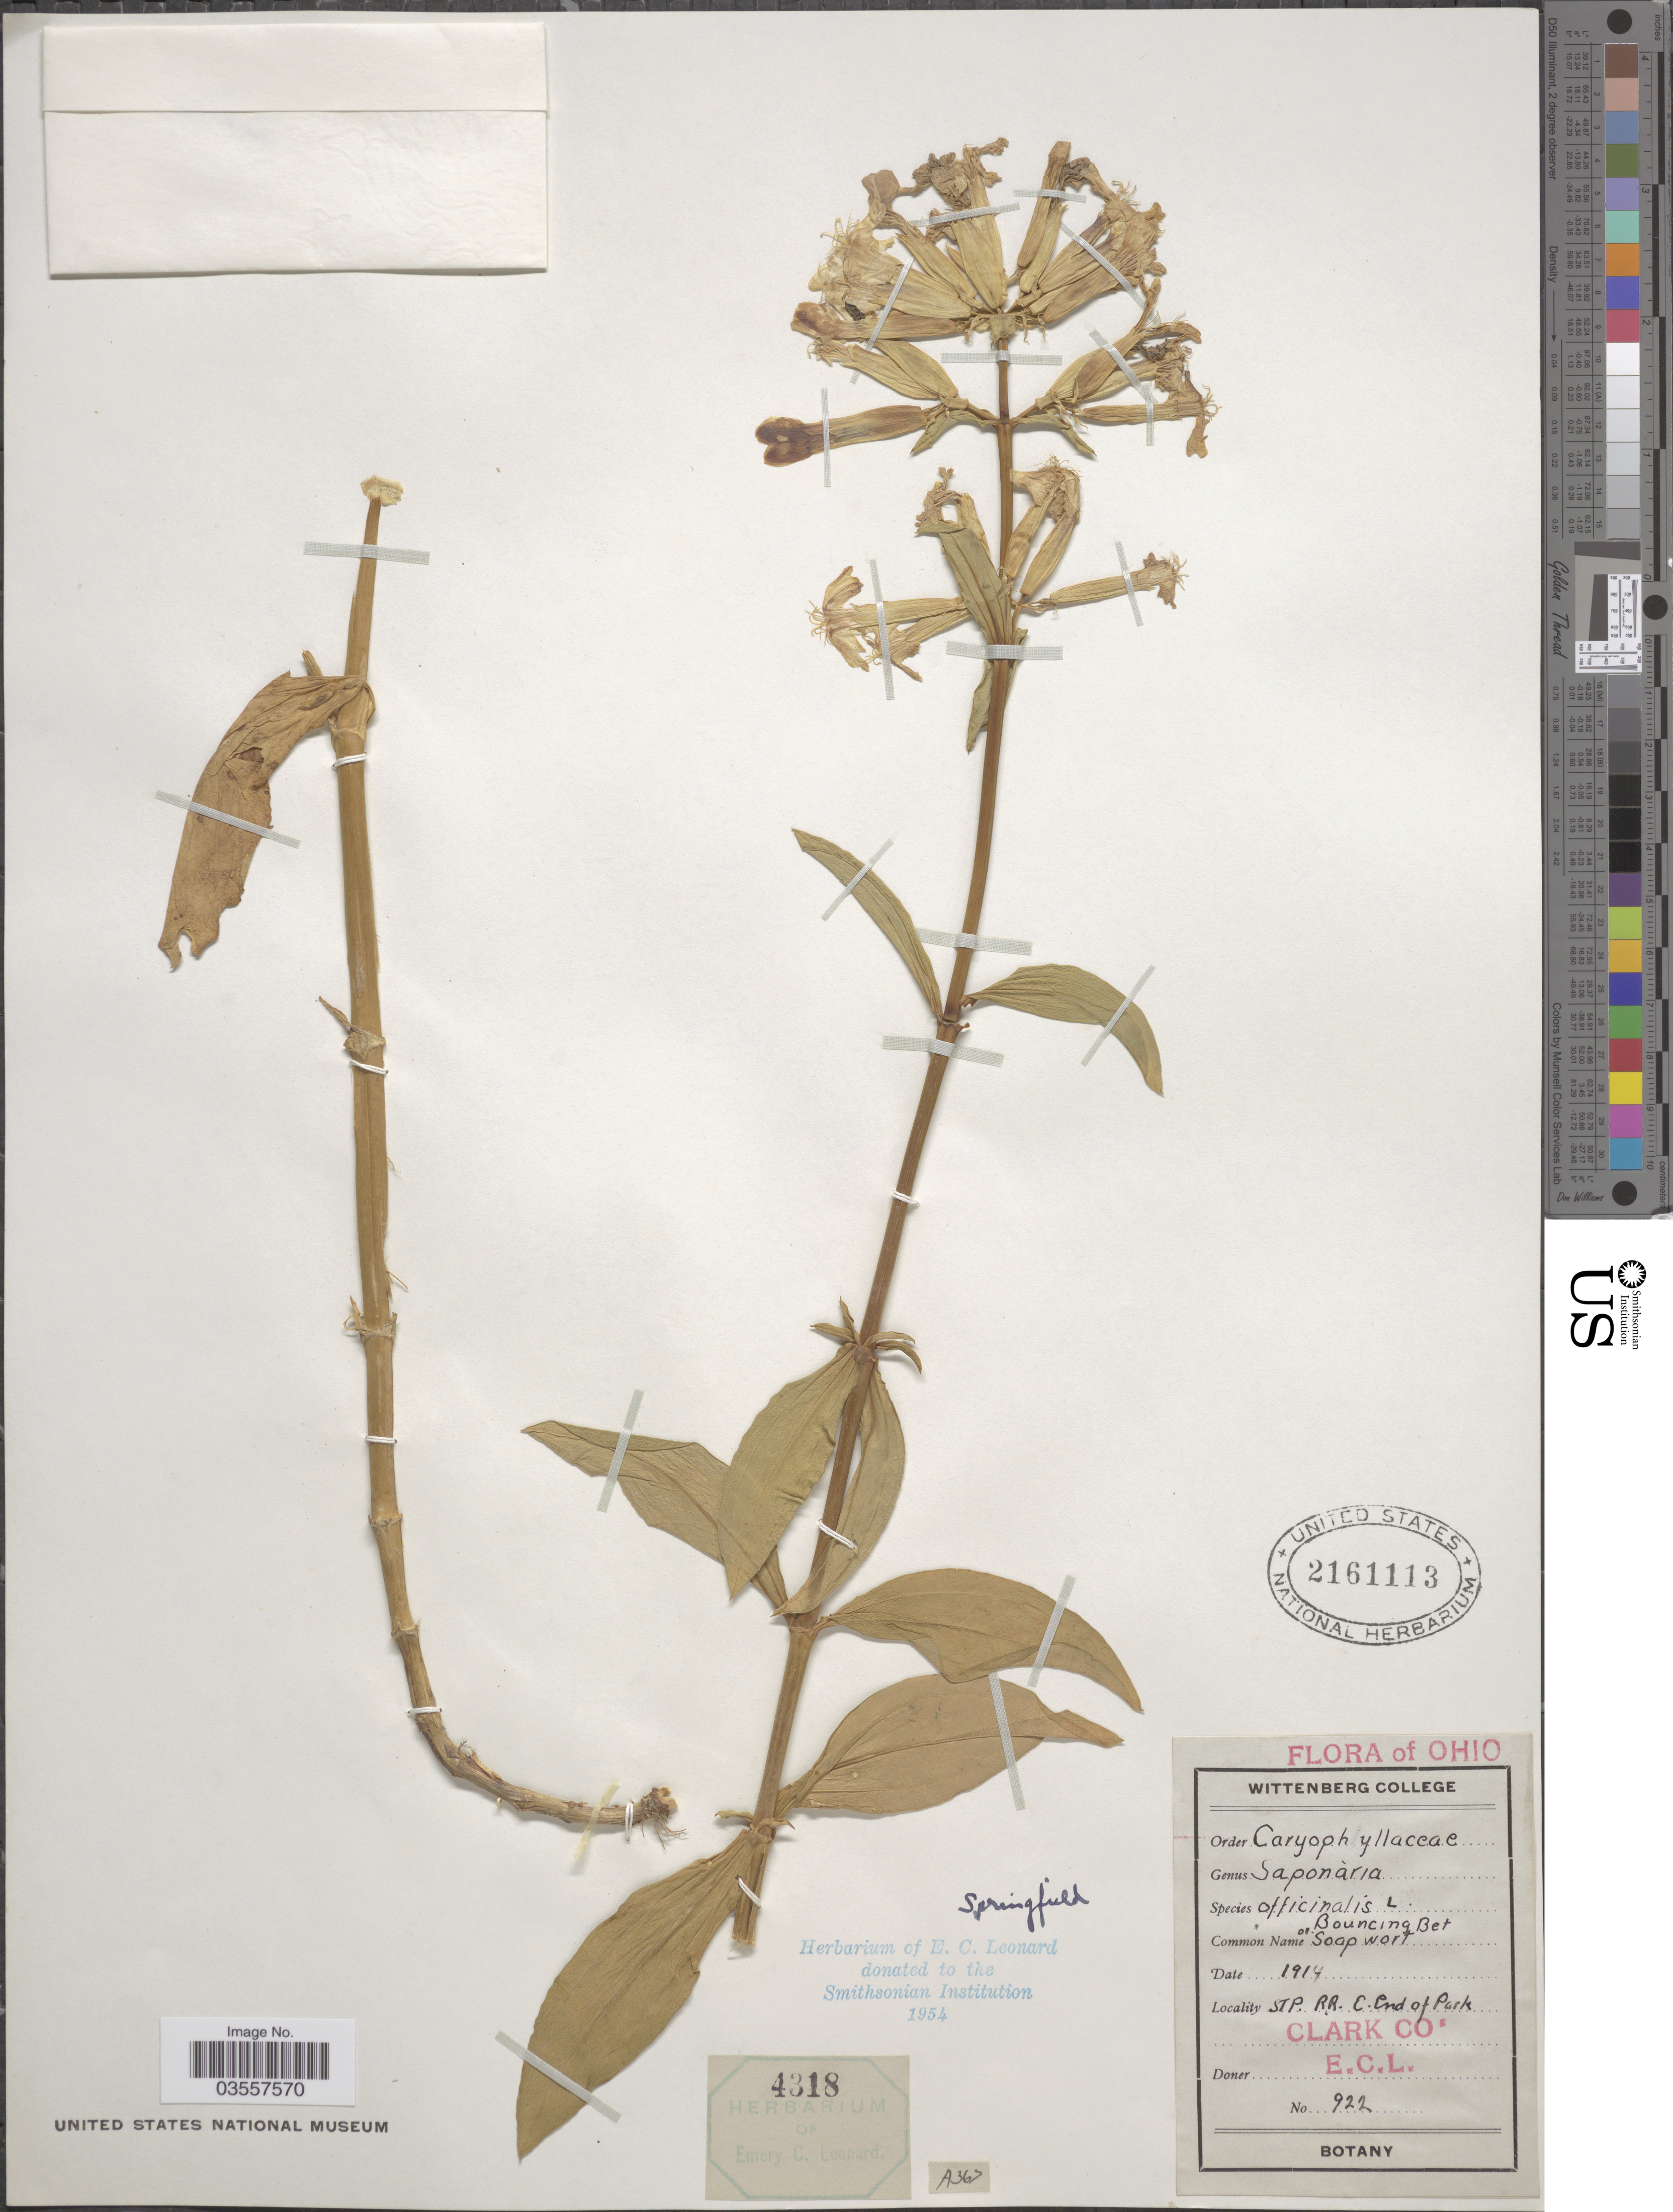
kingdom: Plantae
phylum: Tracheophyta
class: Magnoliopsida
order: Caryophyllales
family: Caryophyllaceae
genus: Saponaria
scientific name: Saponaria officinalis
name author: L.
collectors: E. C. Leonard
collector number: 922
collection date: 1914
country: United States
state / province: Ohio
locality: STP. RR. E. End of Park. Clark Co.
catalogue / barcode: US 2161113